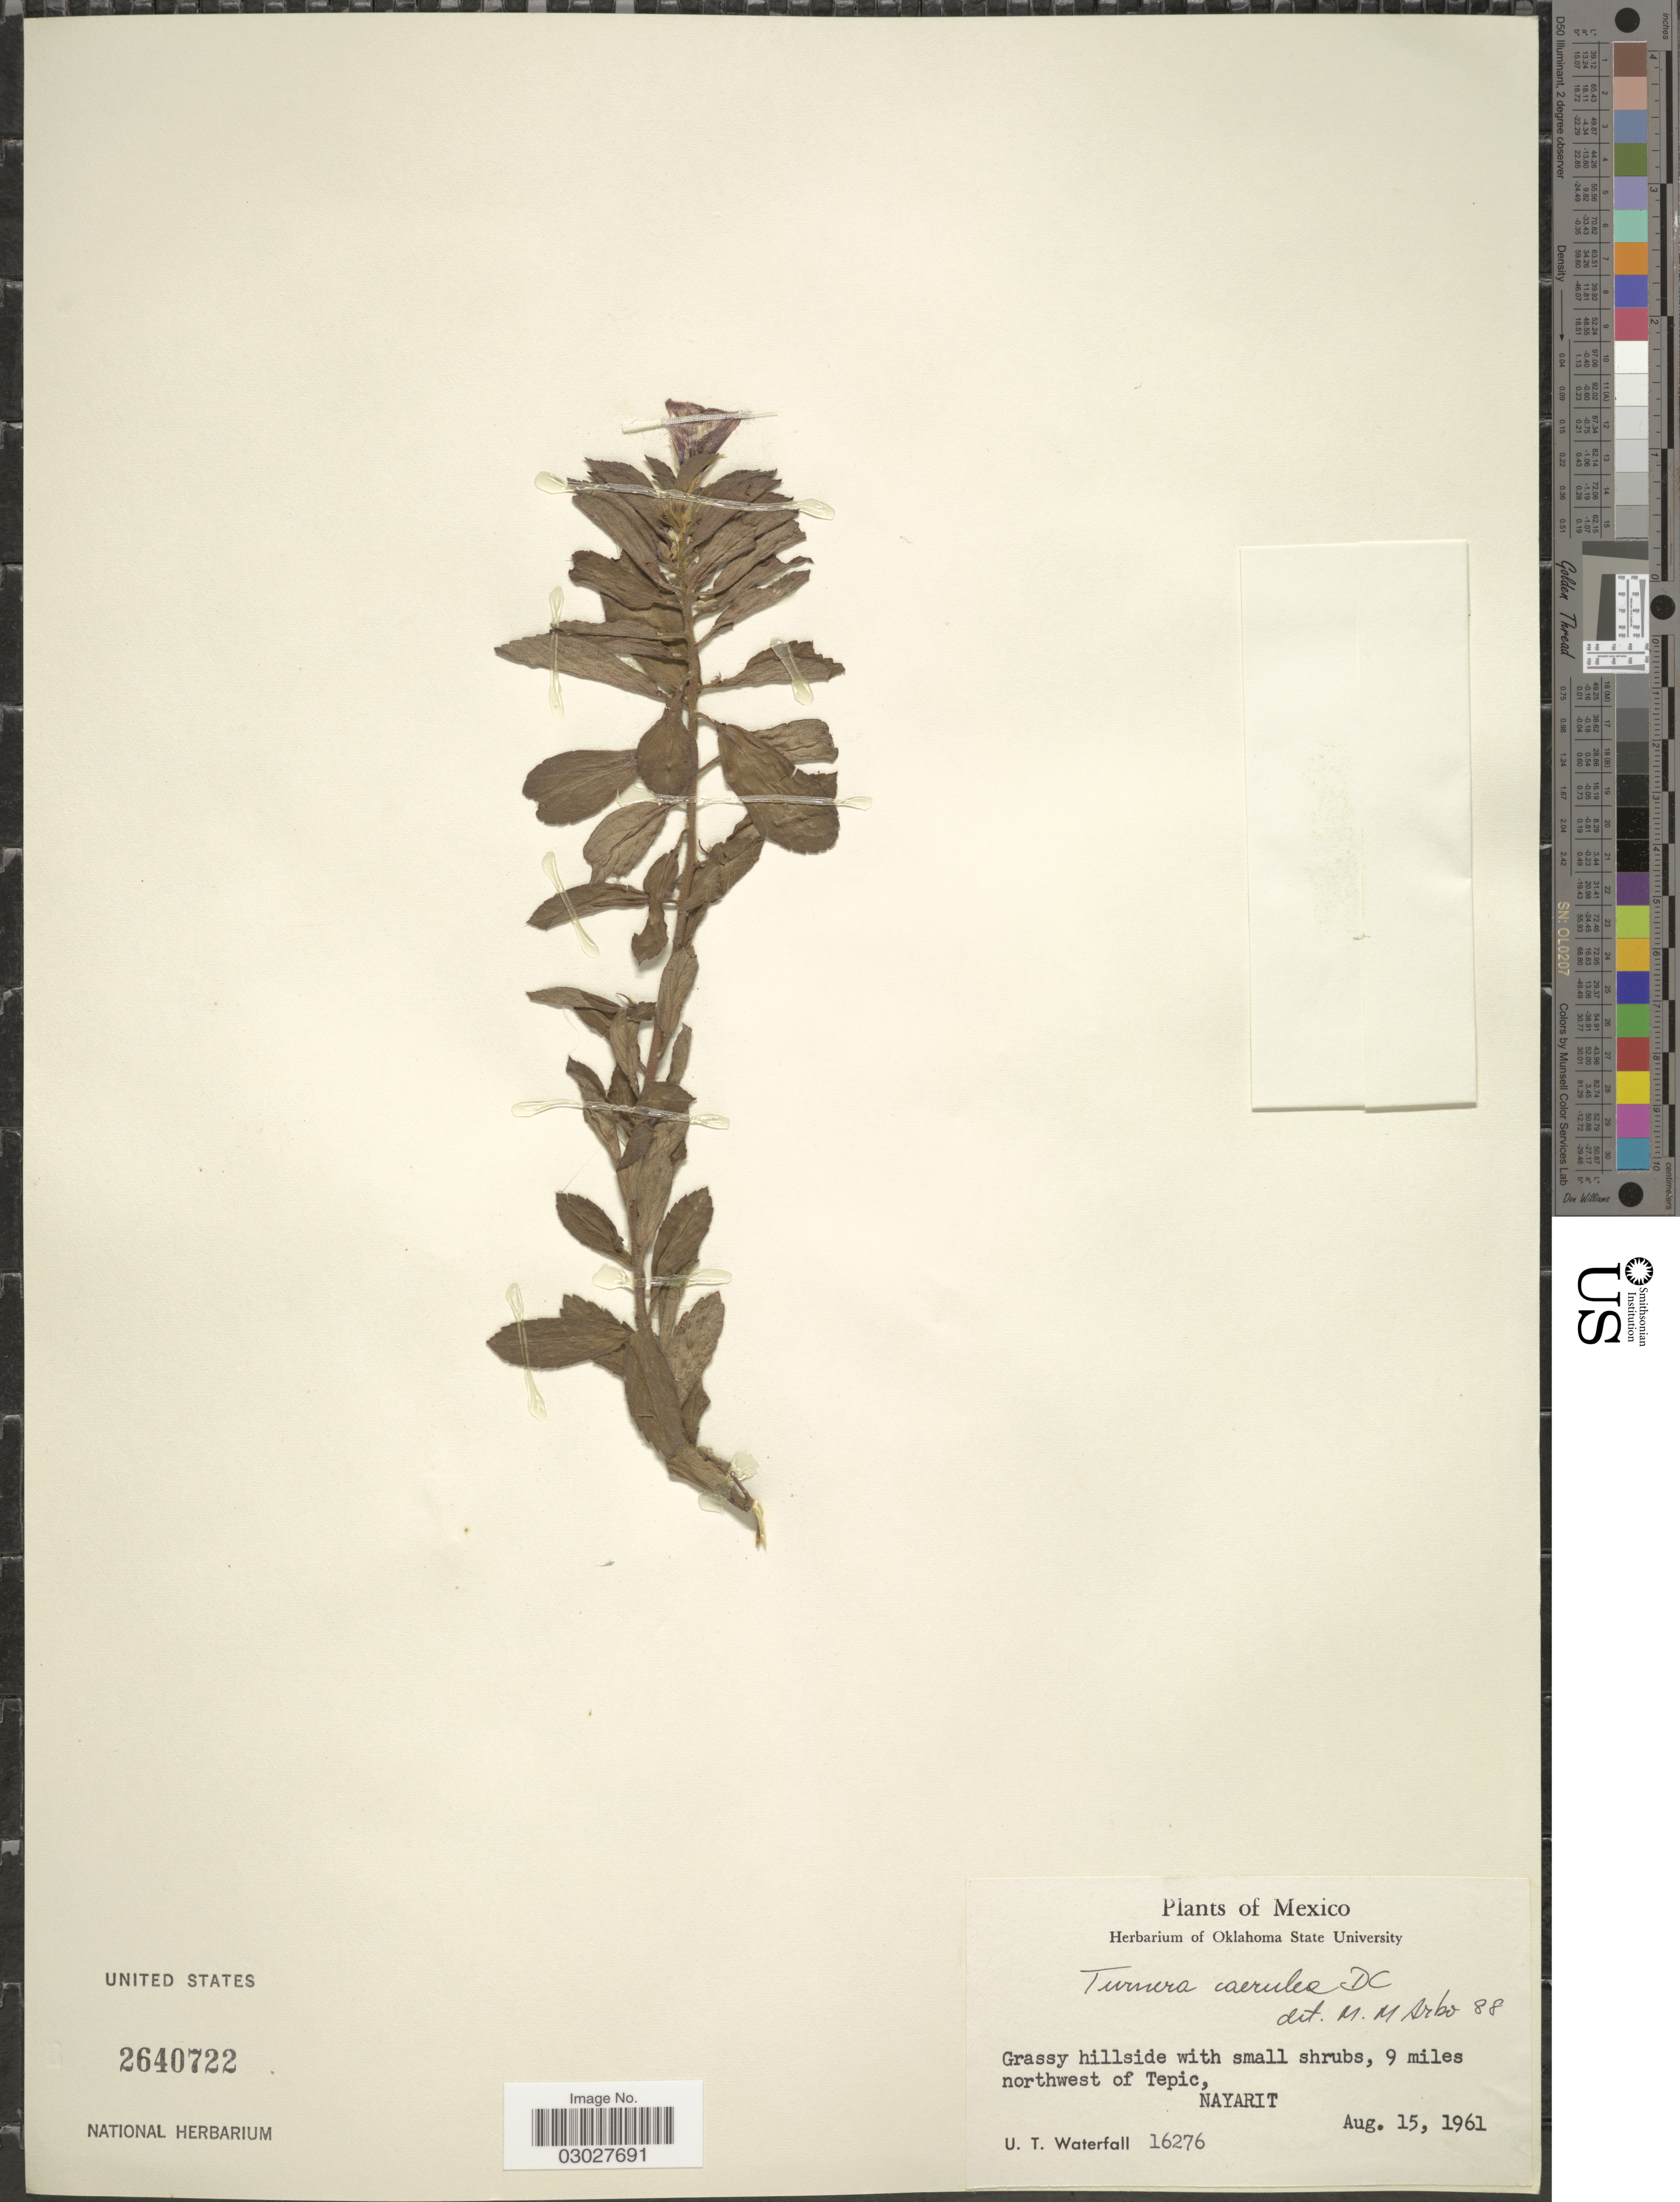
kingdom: Plantae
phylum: Tracheophyta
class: Magnoliopsida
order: Malpighiales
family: Turneraceae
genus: Turnera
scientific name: Turnera caerulea var. caerulea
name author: Moc. & Sessé ex DC.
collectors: U. T. Waterfall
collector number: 16276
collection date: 1961-08-15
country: Mexico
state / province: Nayarit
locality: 9 miles northwest of Tepic.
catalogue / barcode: US 2640722